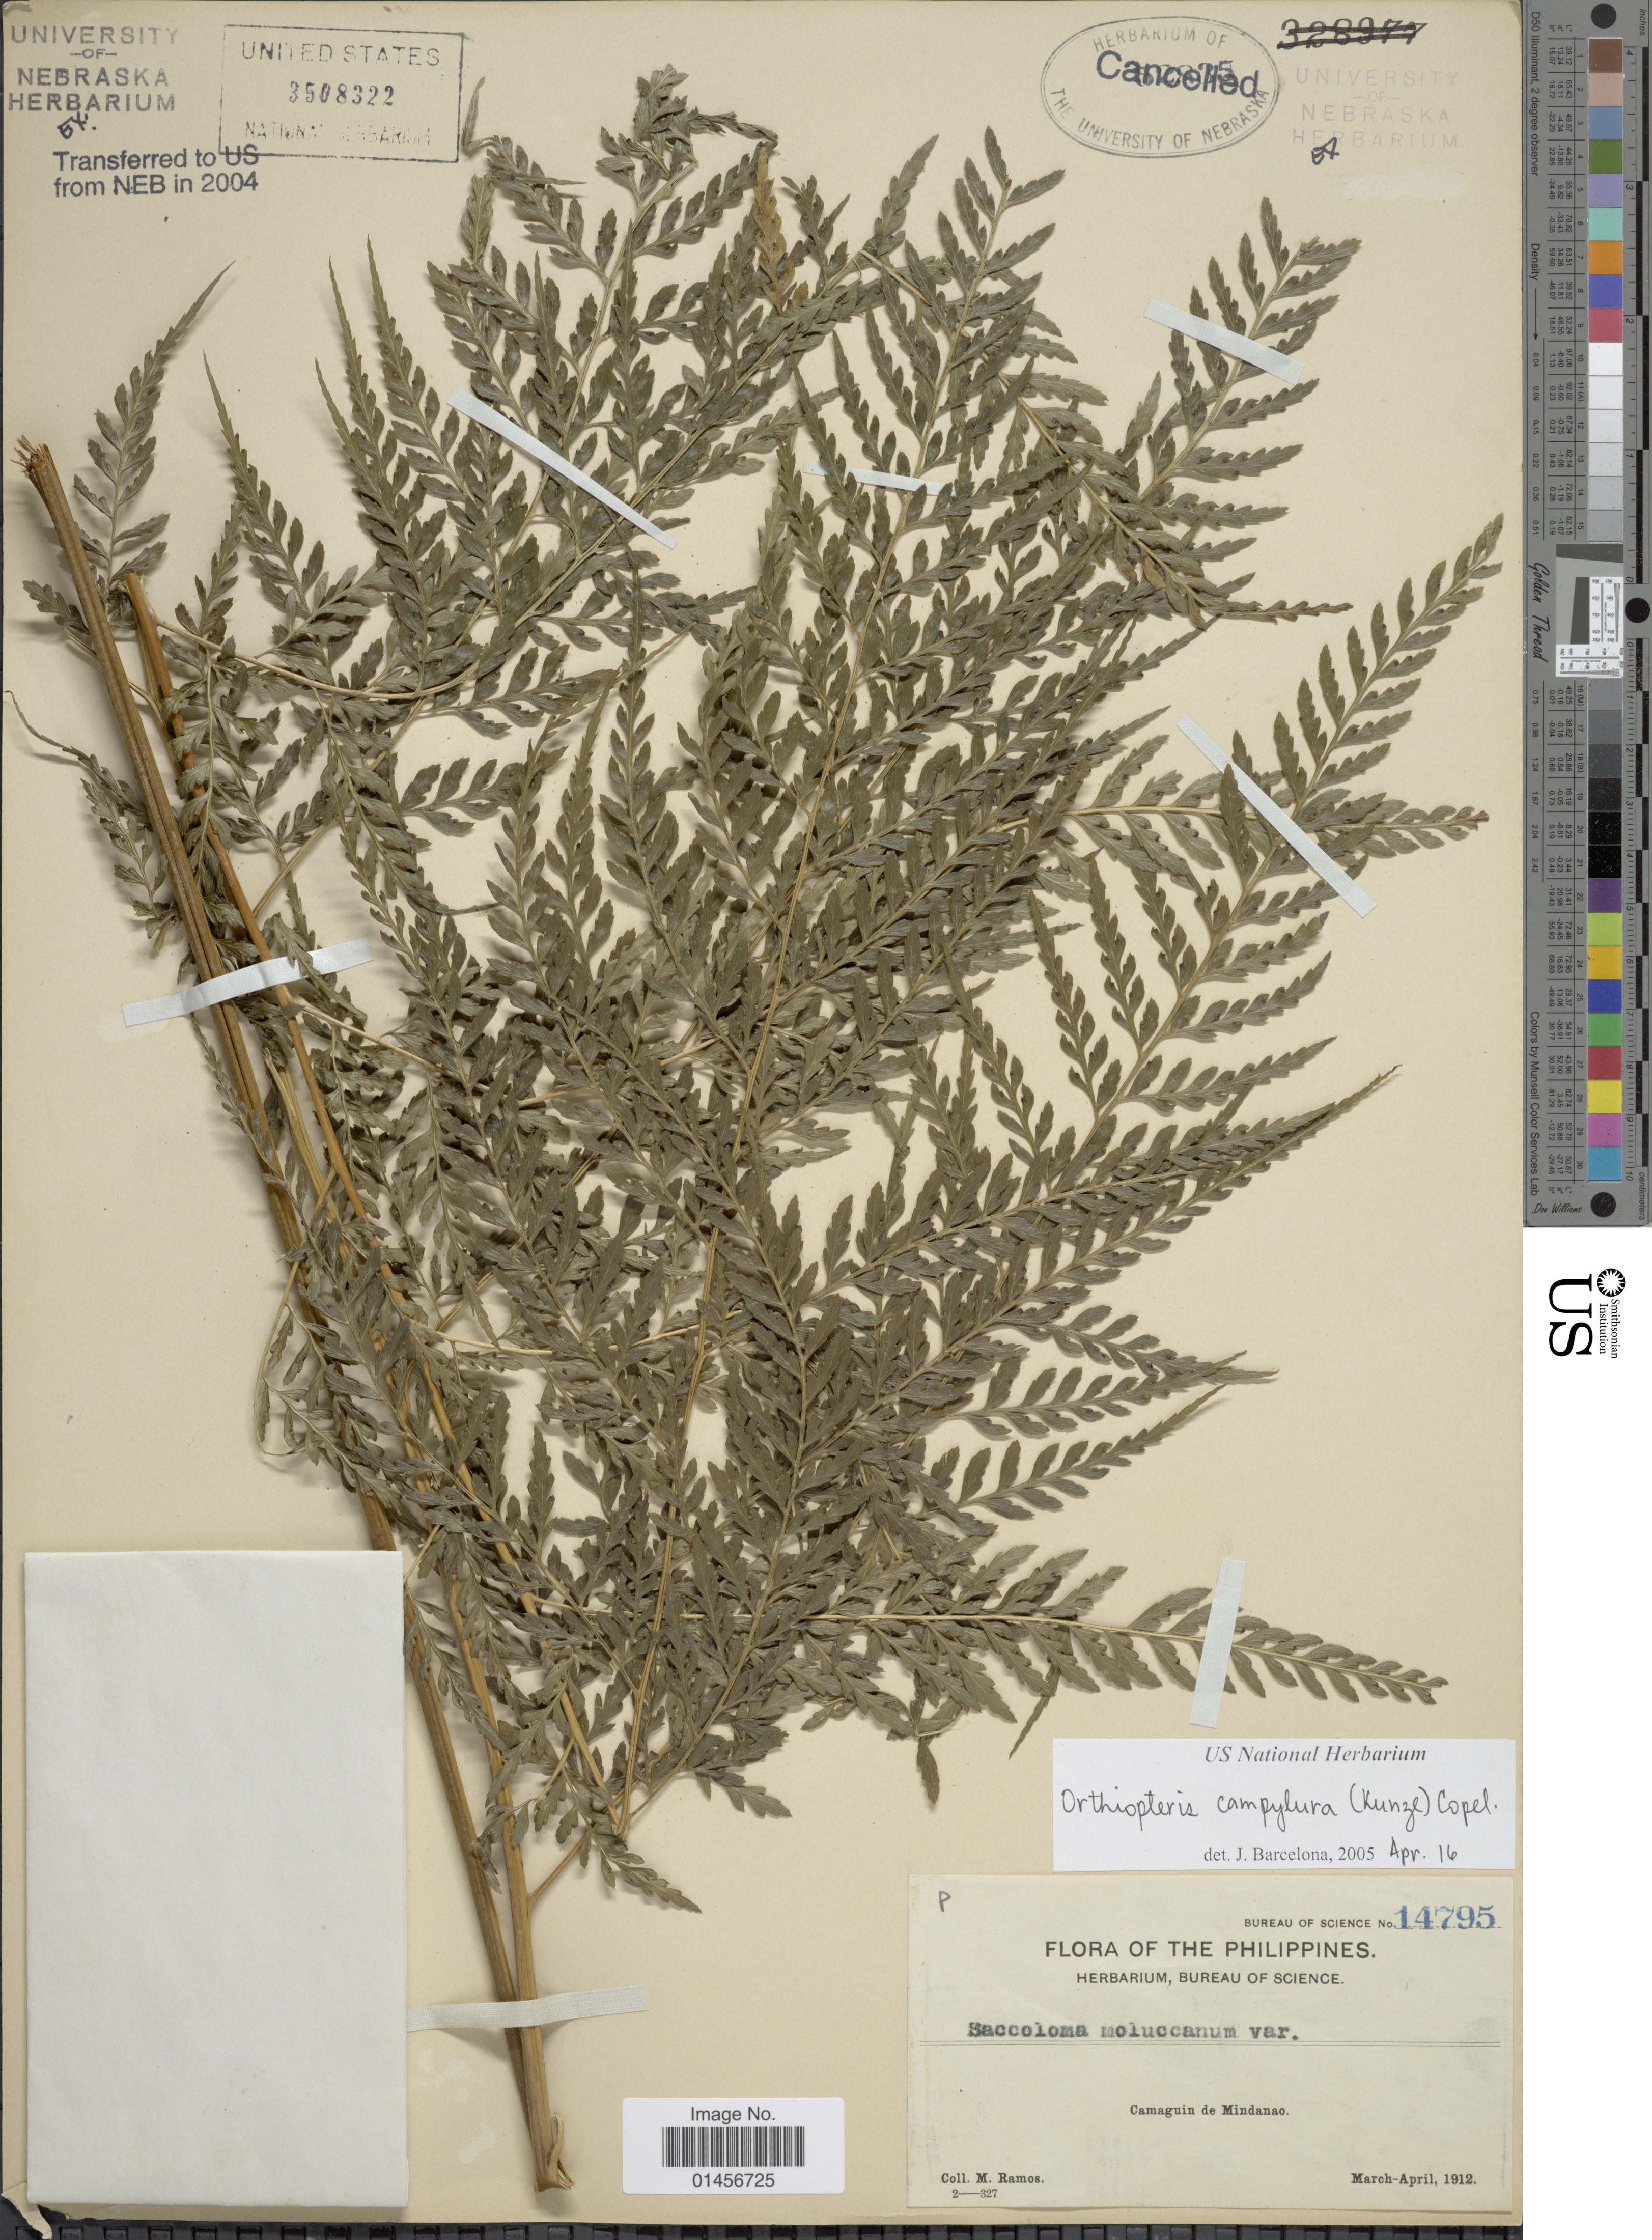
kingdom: Plantae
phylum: Tracheophyta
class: Polypodiopsida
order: Polypodiales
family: Saccolomataceae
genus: Saccoloma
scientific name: Saccoloma molucannum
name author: (Blume) Mett. & Kuhn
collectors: M. Ramos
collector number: Bureau of Science 14795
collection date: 1912-03/1912-04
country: Philippines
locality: Philippines , Camaguin de Mindanao.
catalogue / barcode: US 3508322